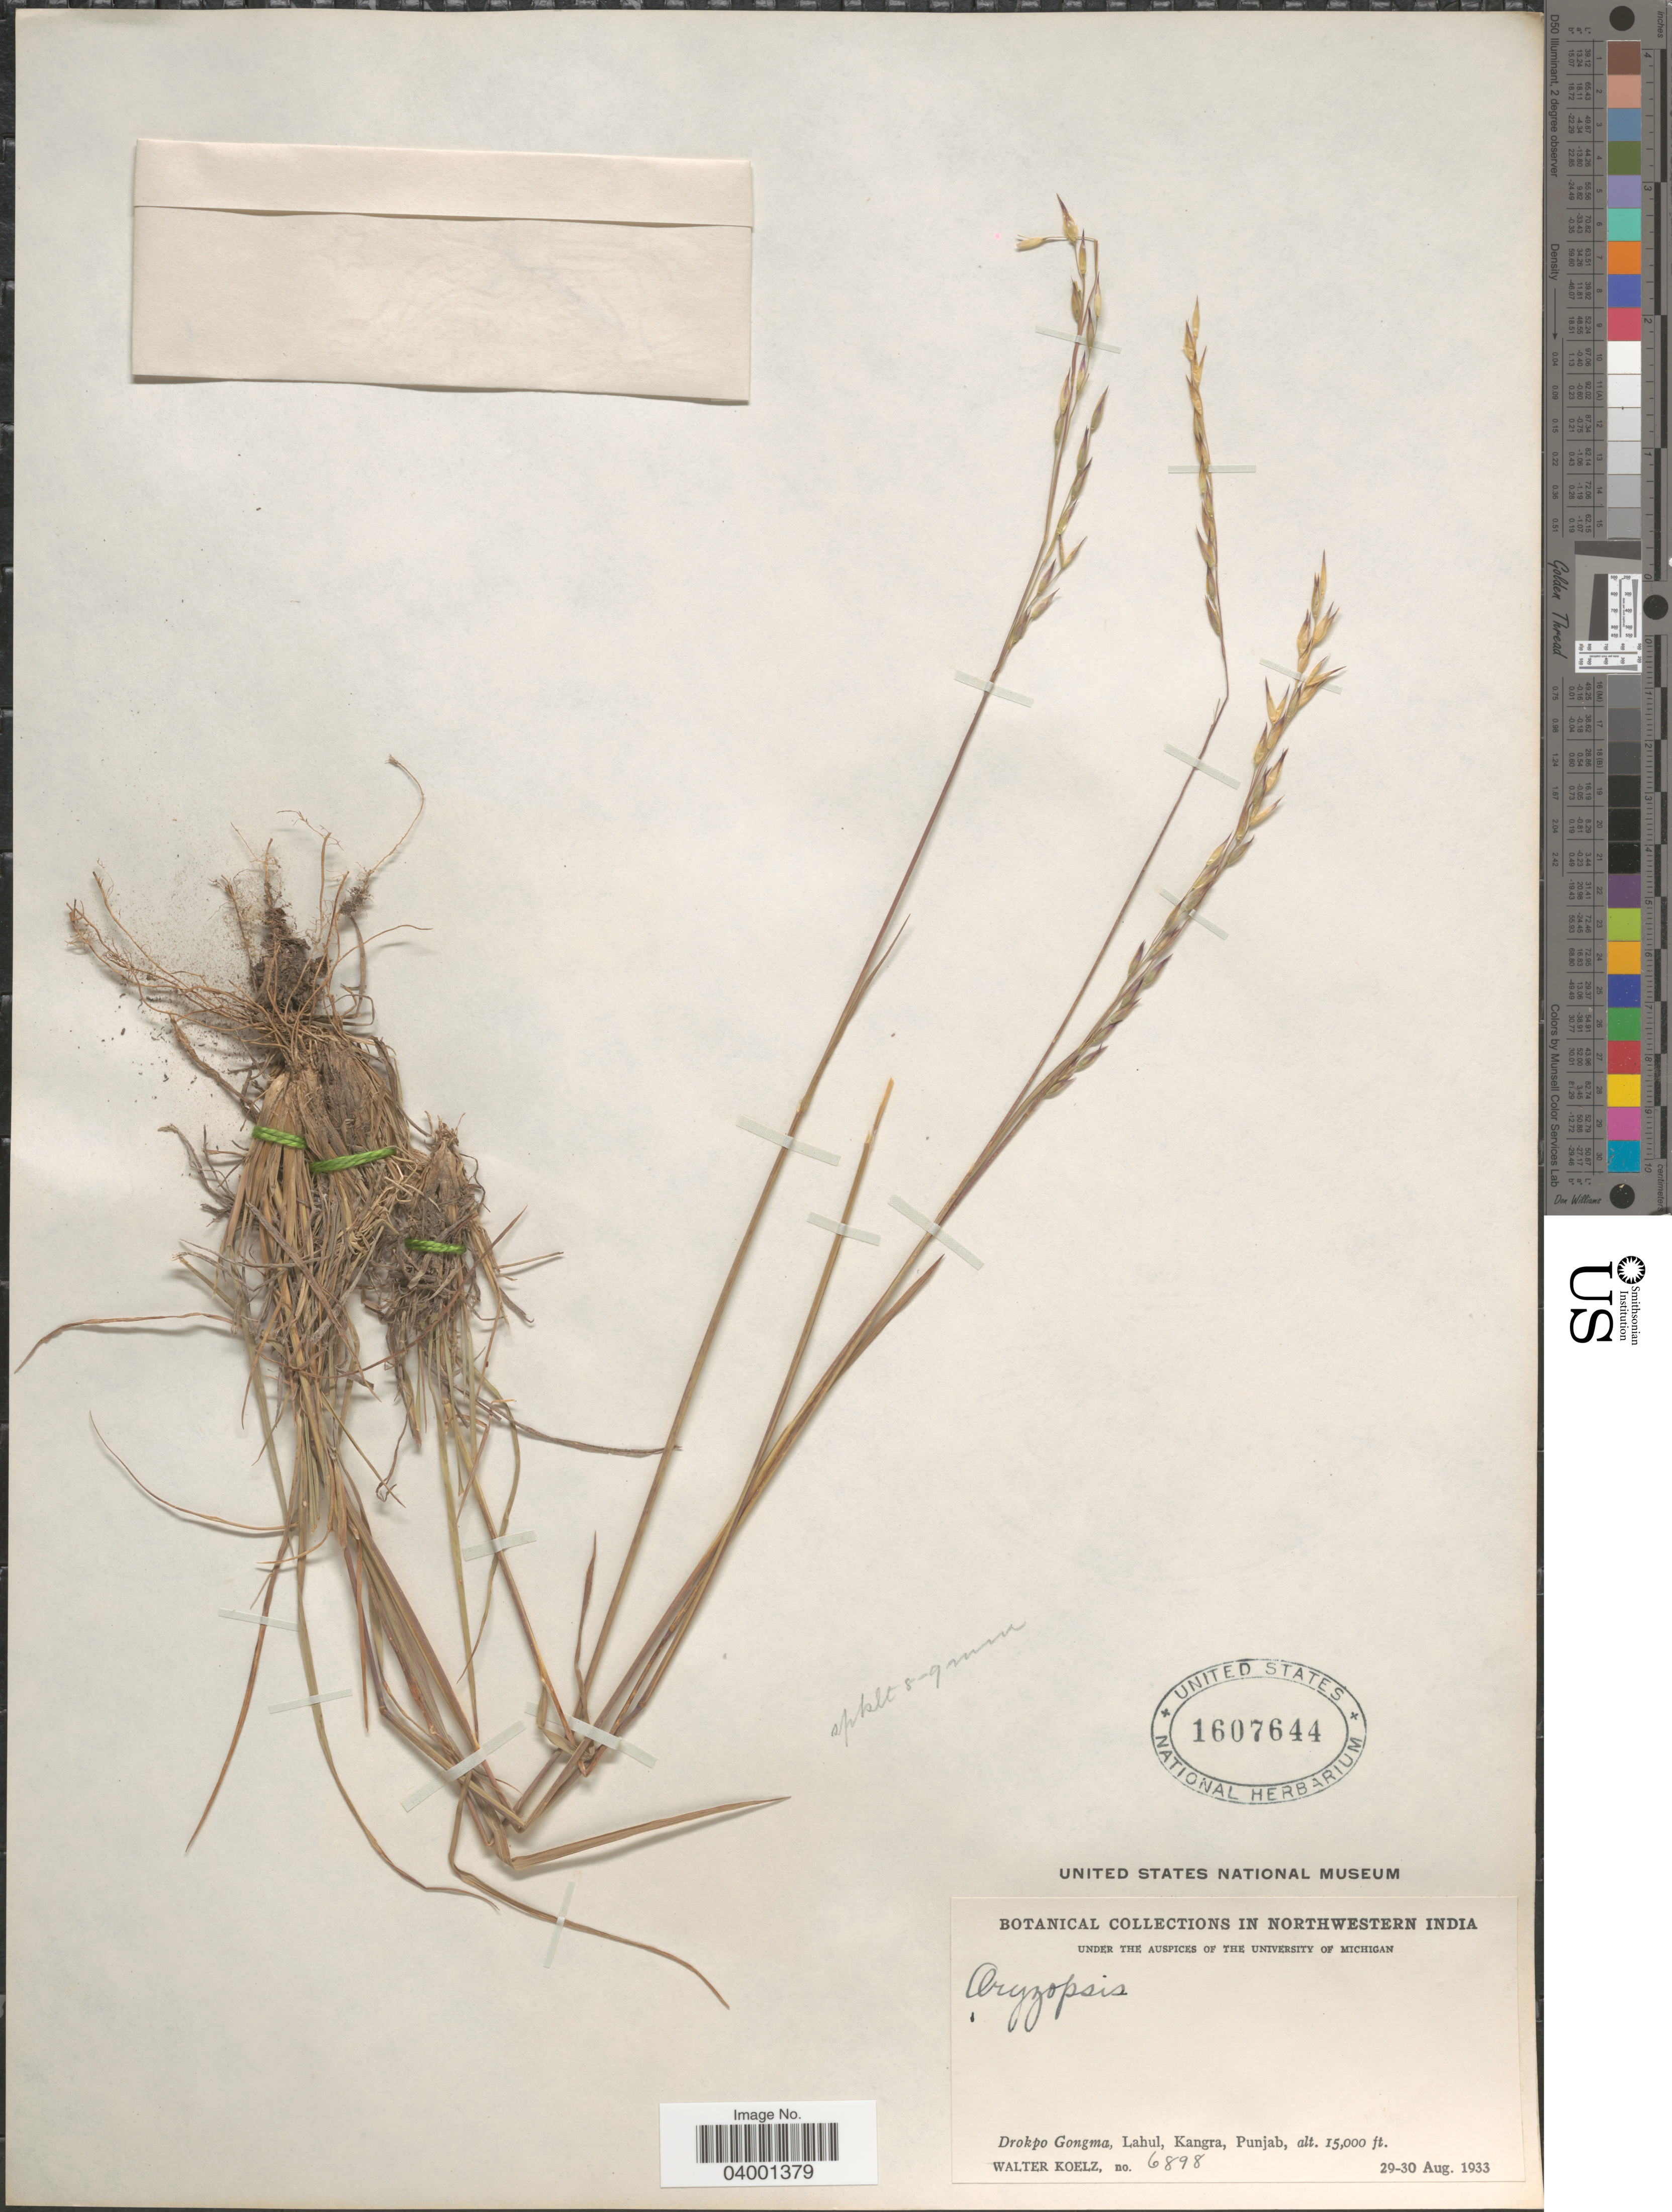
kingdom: Plantae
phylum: Tracheophyta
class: Liliopsida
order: Poales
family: Poaceae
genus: Piptatherum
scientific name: Piptatherum sp.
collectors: W. N. Koelz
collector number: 6898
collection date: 1933-08-29/1933-08-30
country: India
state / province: Punjab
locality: In Northwestern India. Drokpo Gongma, Lahul, Kangra.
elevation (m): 4572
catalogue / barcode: US 1607644